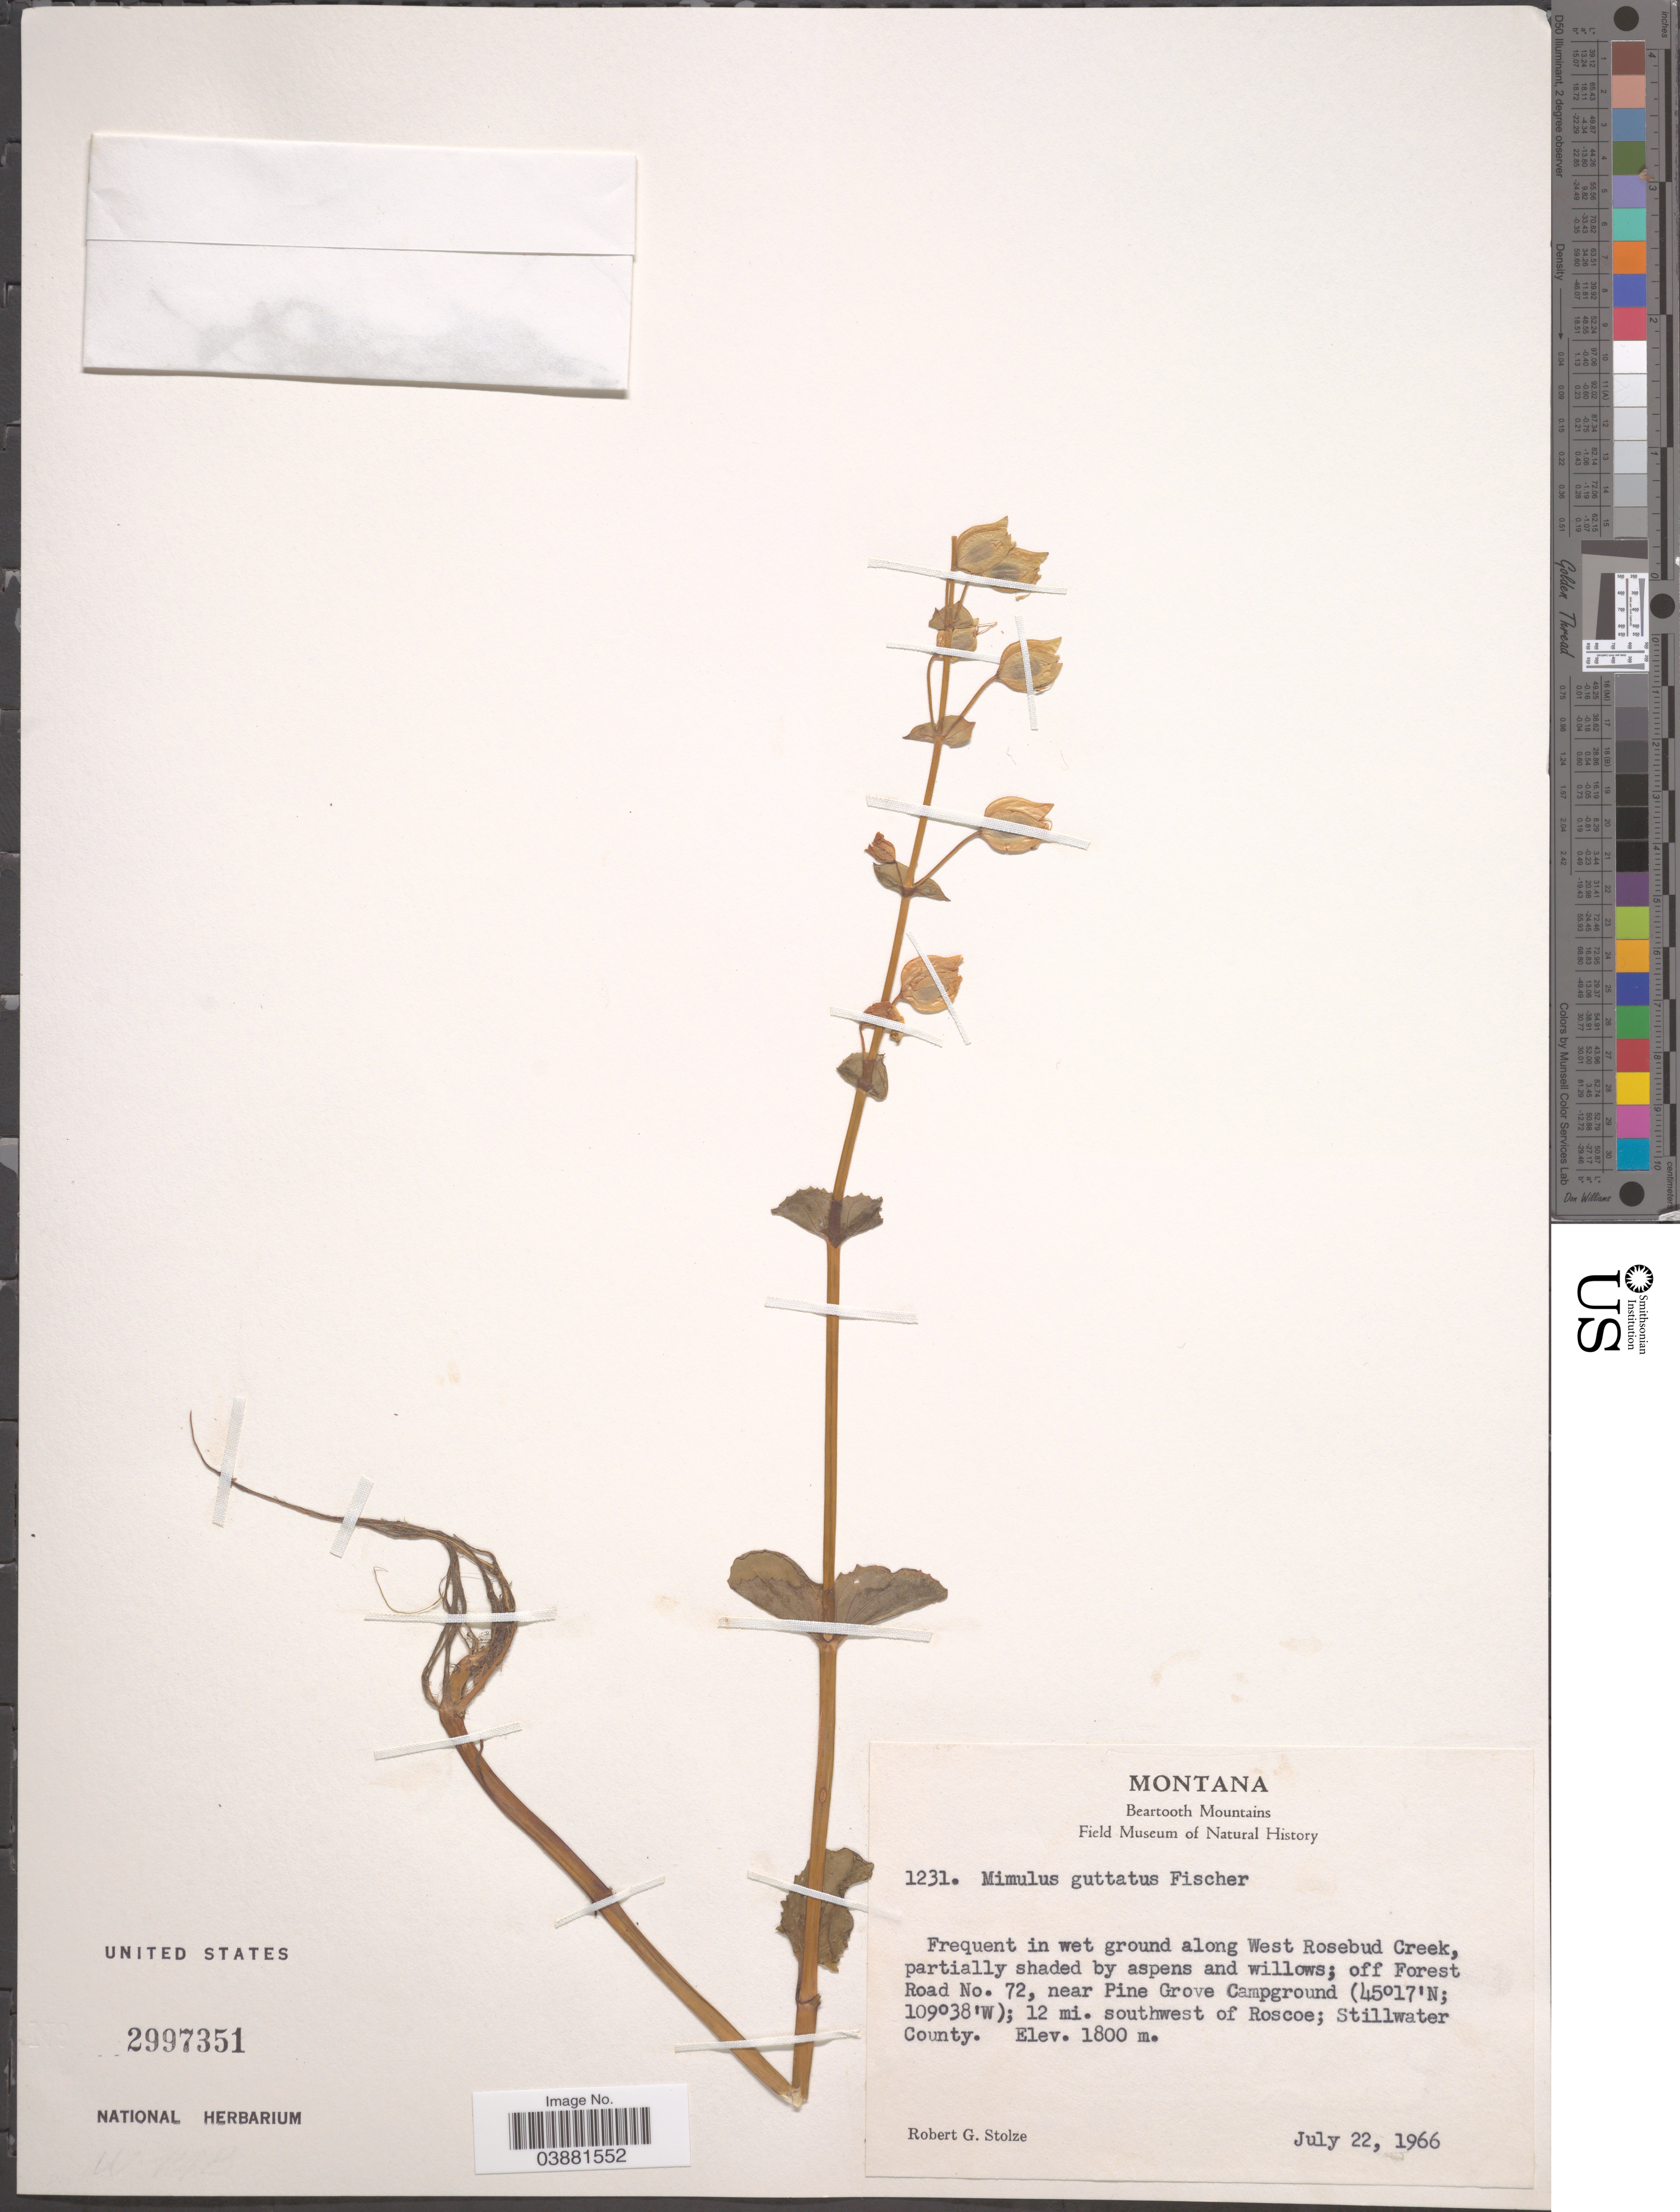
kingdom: Plantae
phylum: Tracheophyta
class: Magnoliopsida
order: Lamiales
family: Phrymaceae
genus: Mimulus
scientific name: Mimulus guttatus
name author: DC.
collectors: R. G. Stolze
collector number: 1231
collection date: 1966-07-22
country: United States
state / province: Montana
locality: Beartooth Mountains [unsure placement] Along West Rosebud Creek, off Forest Road No. 72, near Pine Grove Campground; 12 mi. southwest of Roscoe; Stillwater County.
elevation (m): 1800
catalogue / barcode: US 2997351